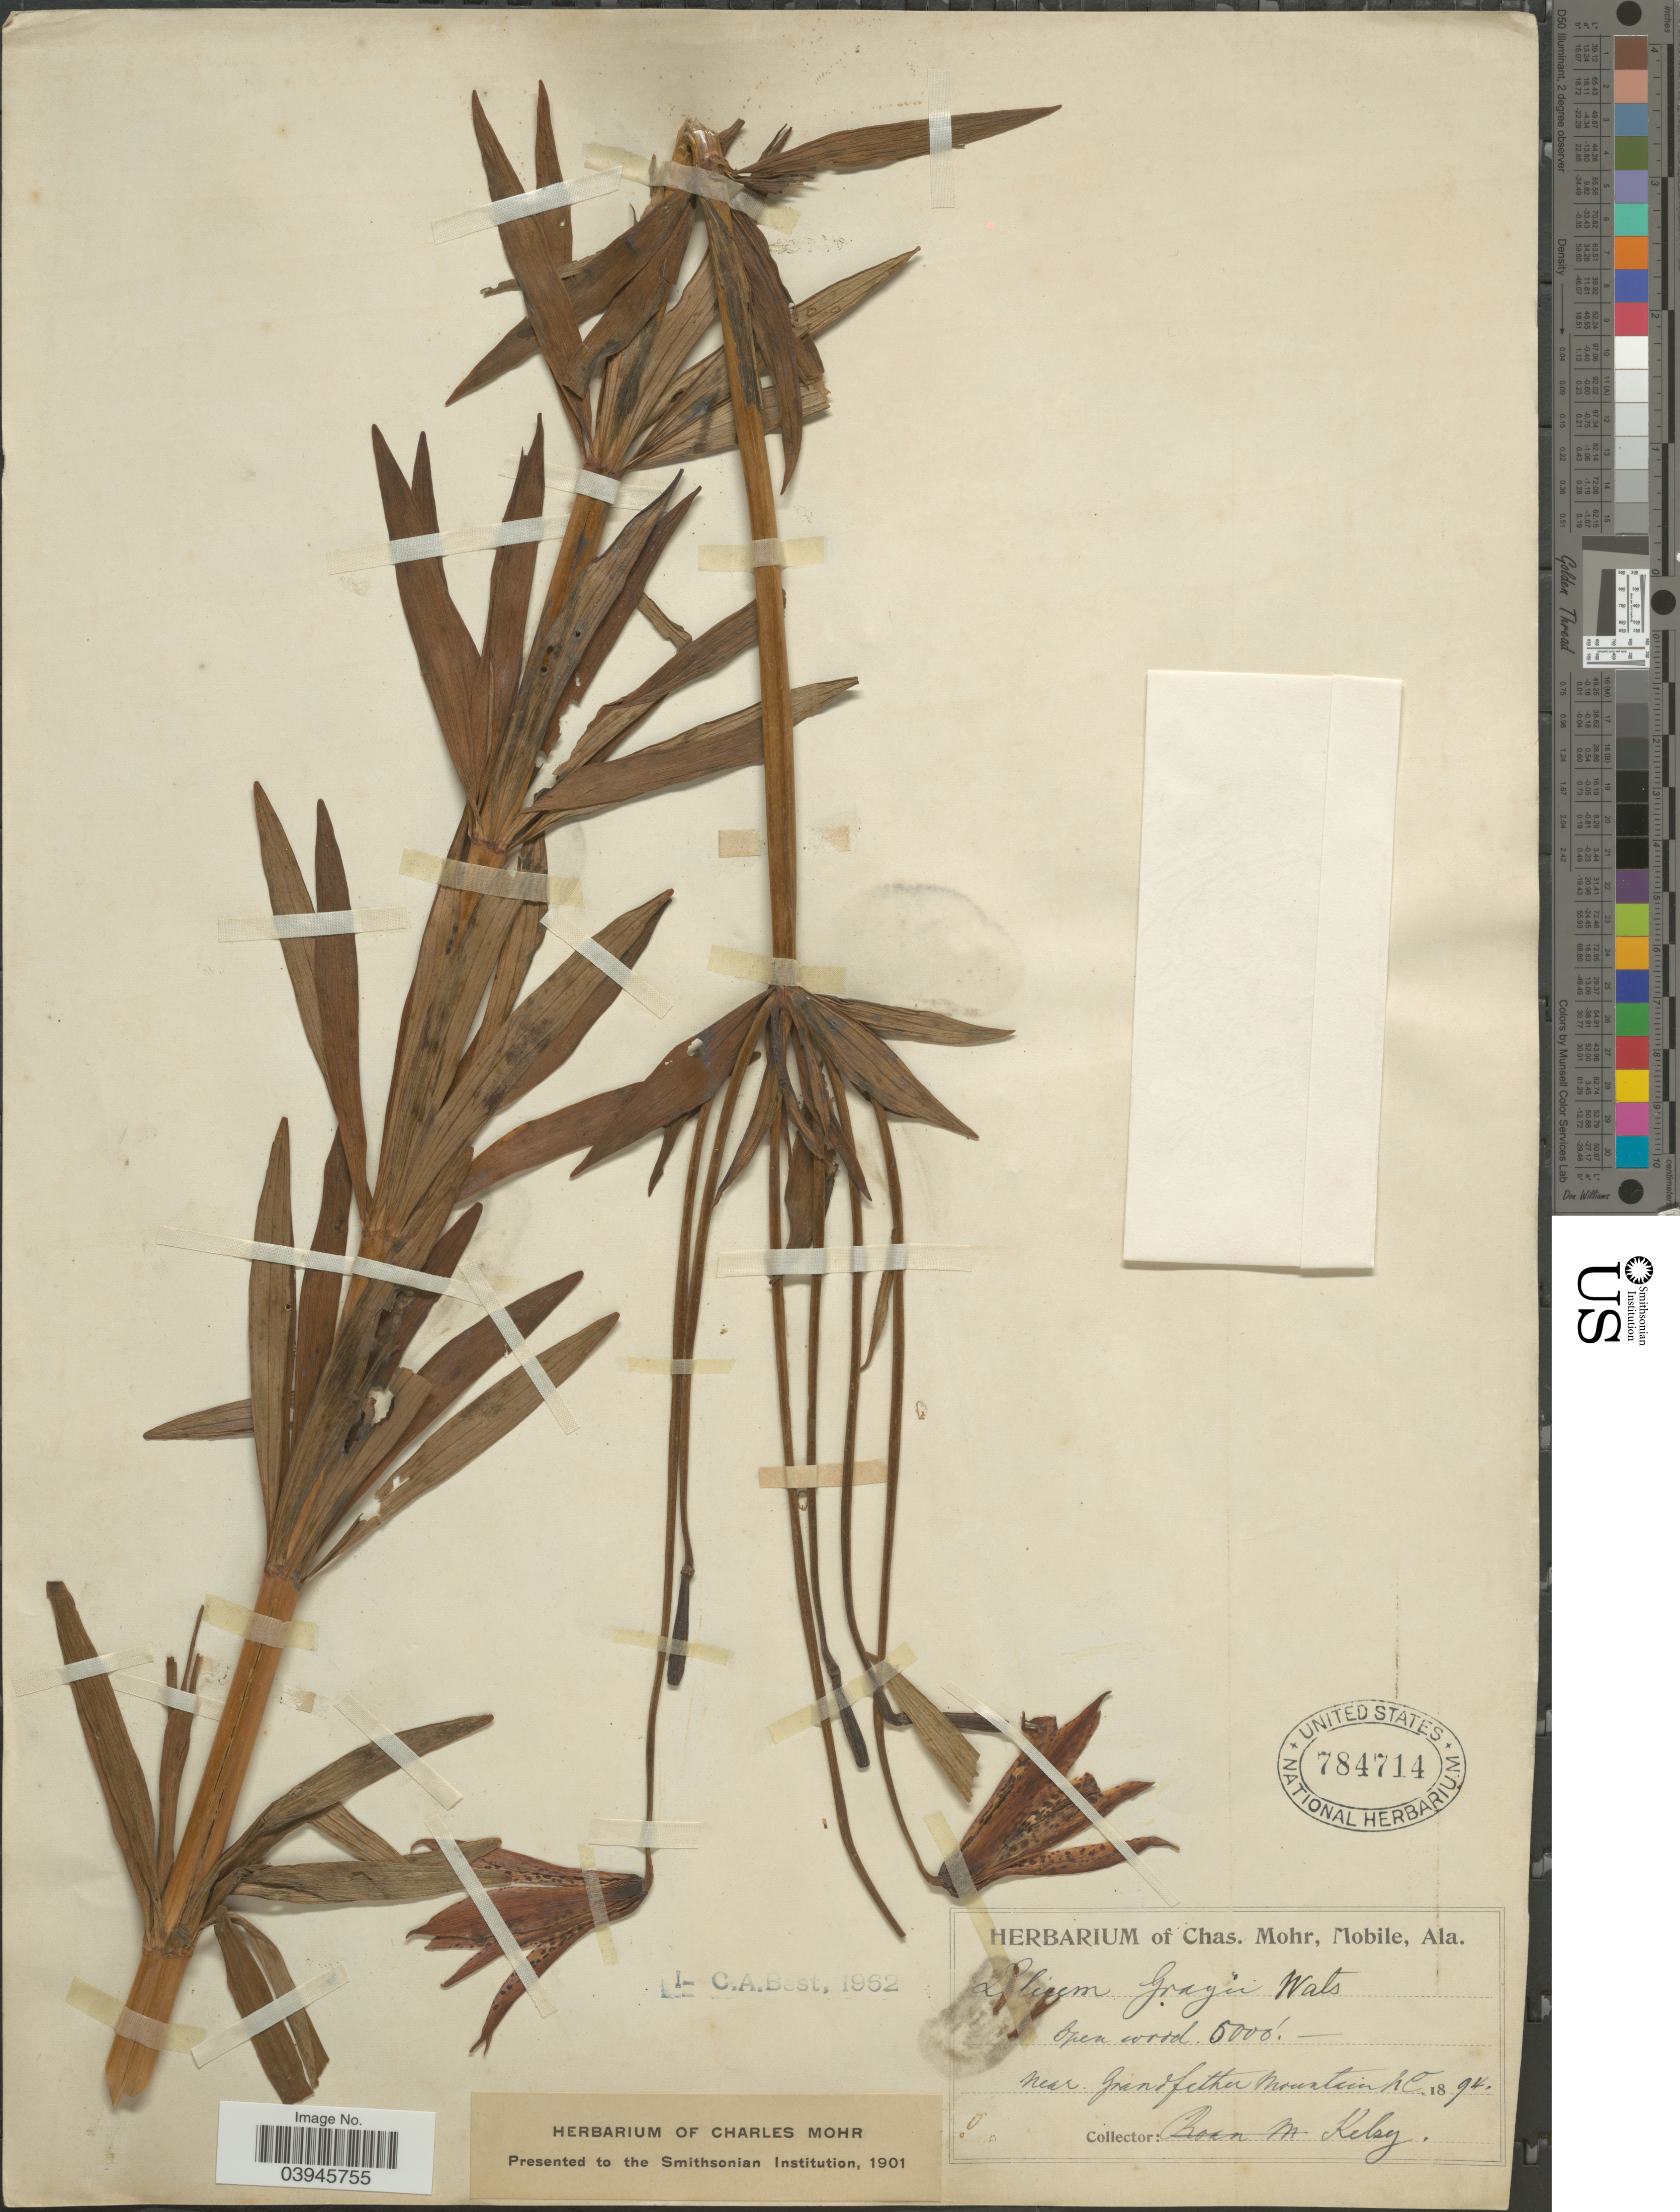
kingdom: Plantae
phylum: Tracheophyta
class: Liliopsida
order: Liliales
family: Liliaceae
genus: Lilium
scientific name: Lilium grayi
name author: S. Watson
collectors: Kelsey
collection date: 1894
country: United States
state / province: North Carolina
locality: Near Grandfather Mountain. N.C.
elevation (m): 1524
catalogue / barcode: US 784714